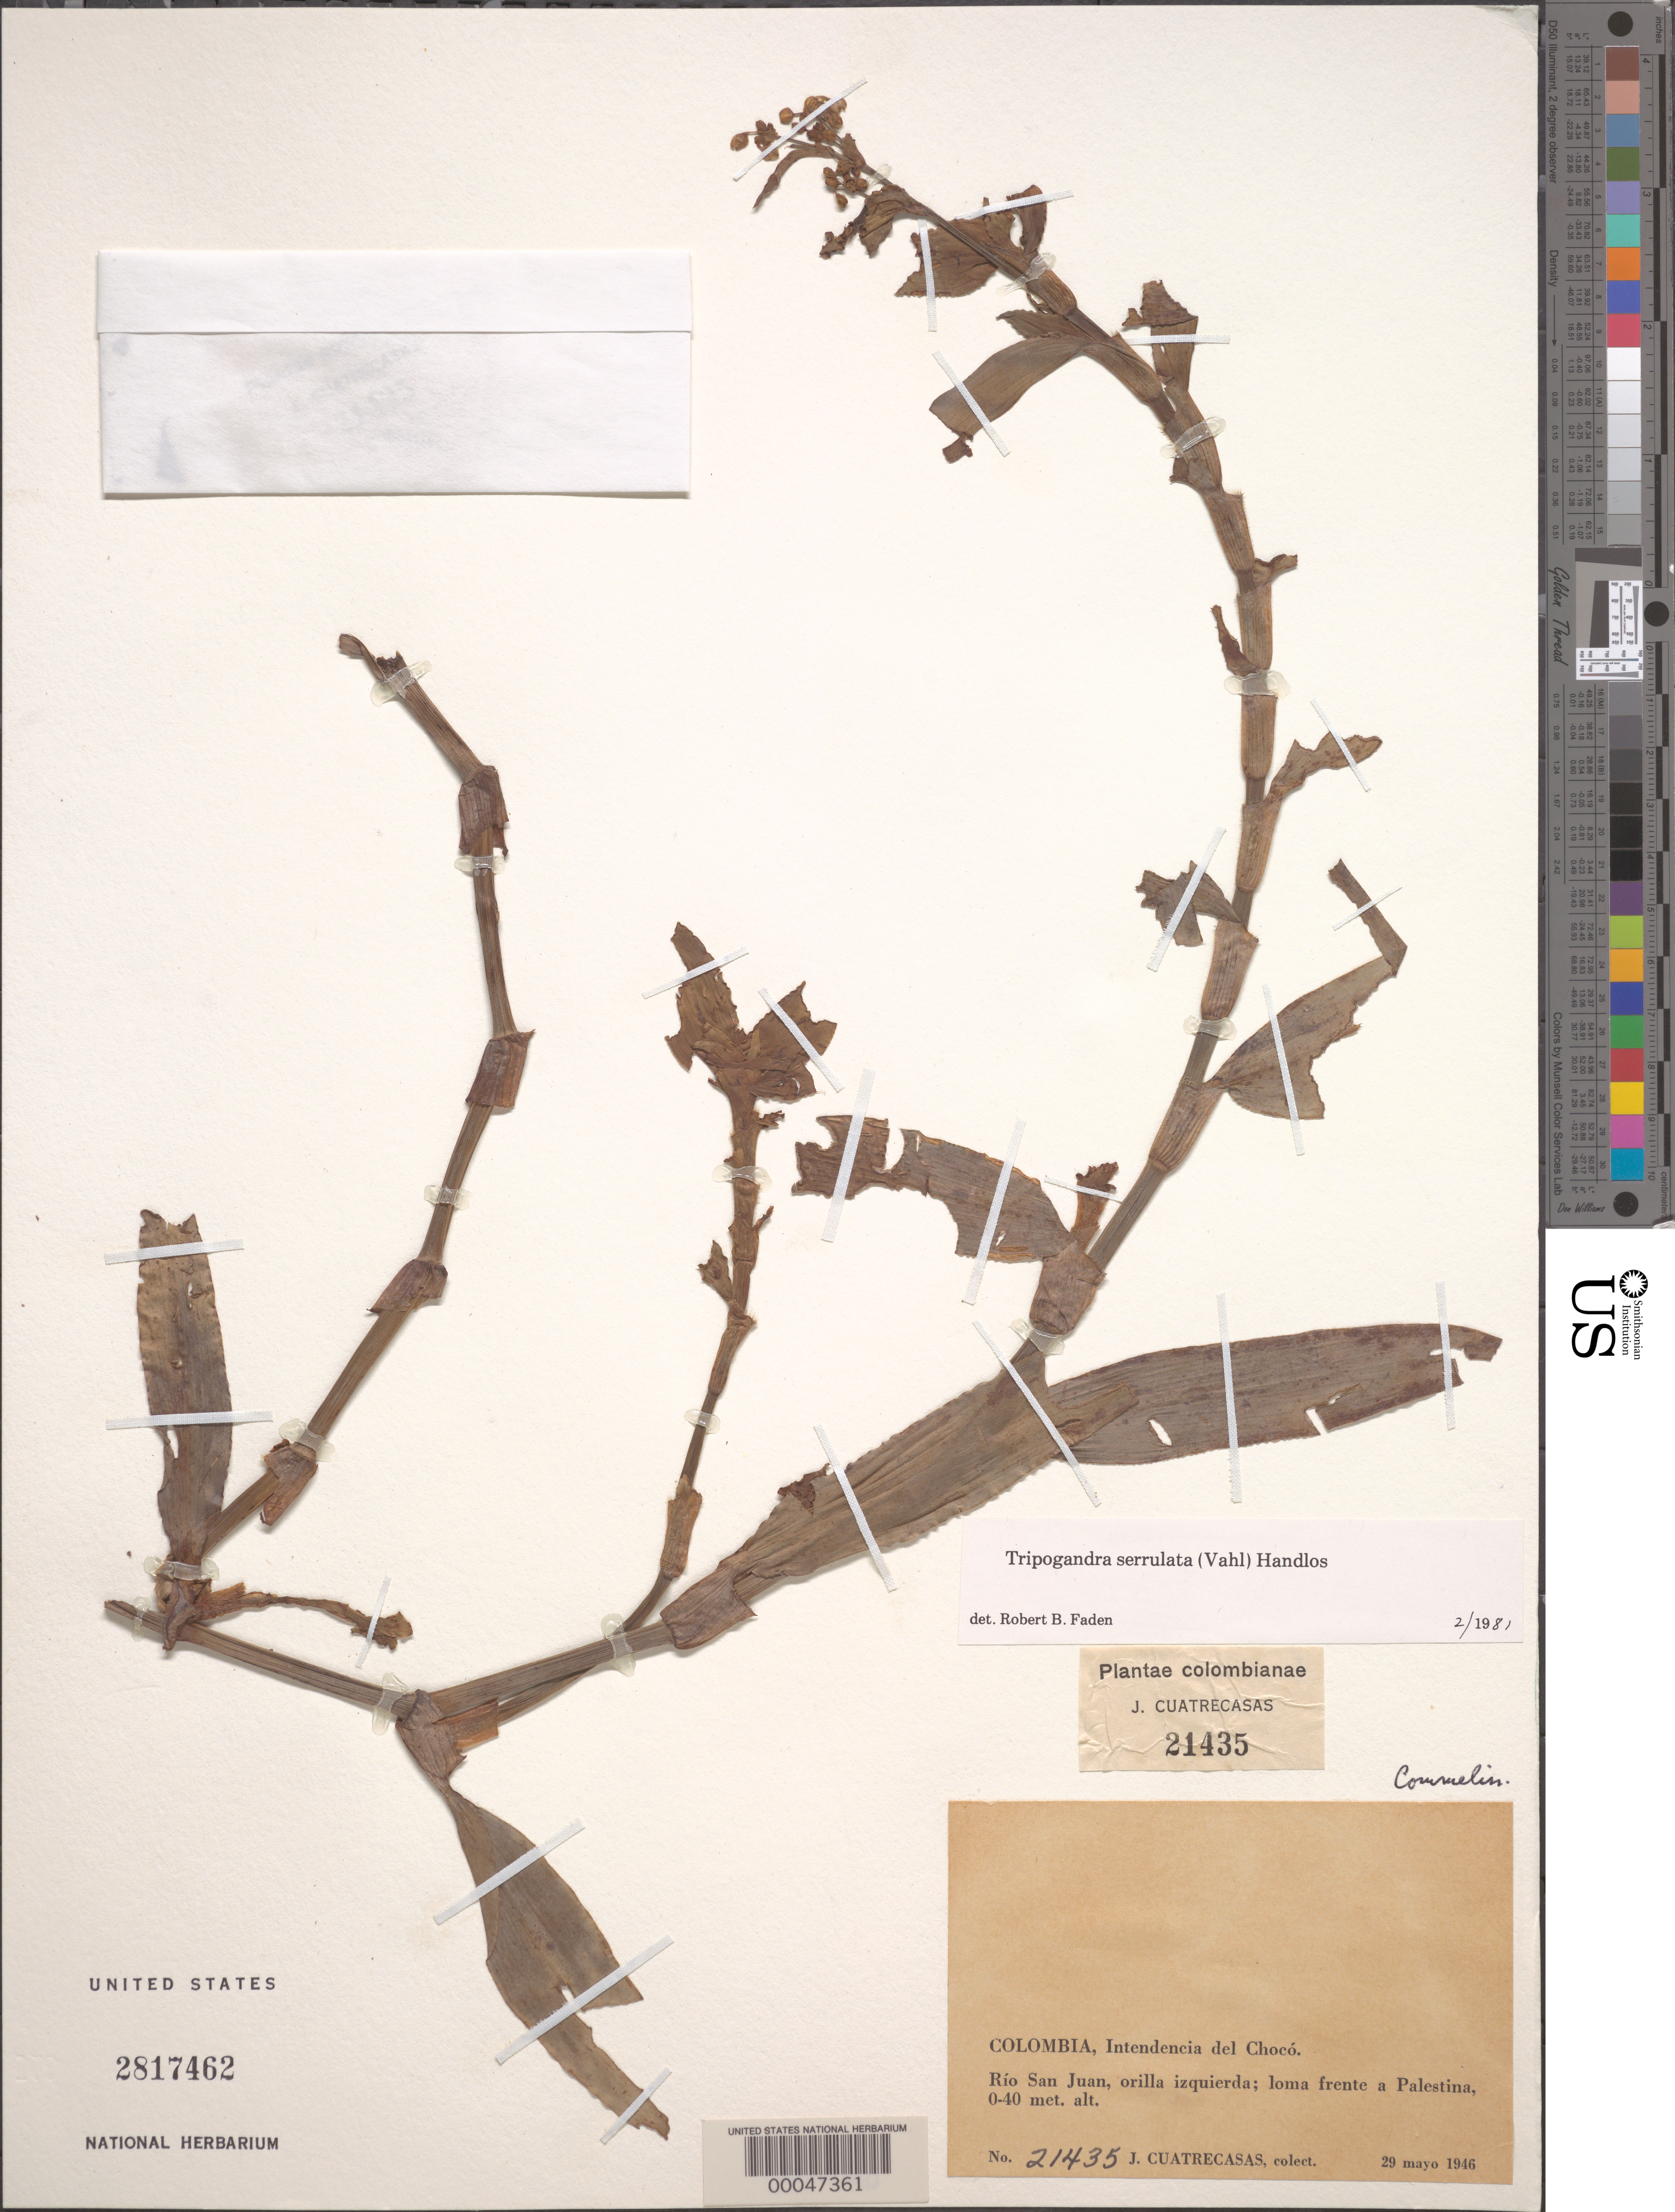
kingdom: Plantae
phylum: Tracheophyta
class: Liliopsida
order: Commelinales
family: Commelinaceae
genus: Tripogandra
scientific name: Tripogandra serrulata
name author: (Vahl) Handlos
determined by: Faden, Robert B., (US), Smithsonian Institution - National Museum of Natural History (UNITED STATES)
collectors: J. Cuatrecasas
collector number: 21435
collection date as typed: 29 May 1946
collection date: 1946-05-29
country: Colombia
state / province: Chocó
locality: Rio San Juan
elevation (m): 1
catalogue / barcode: US 2817462